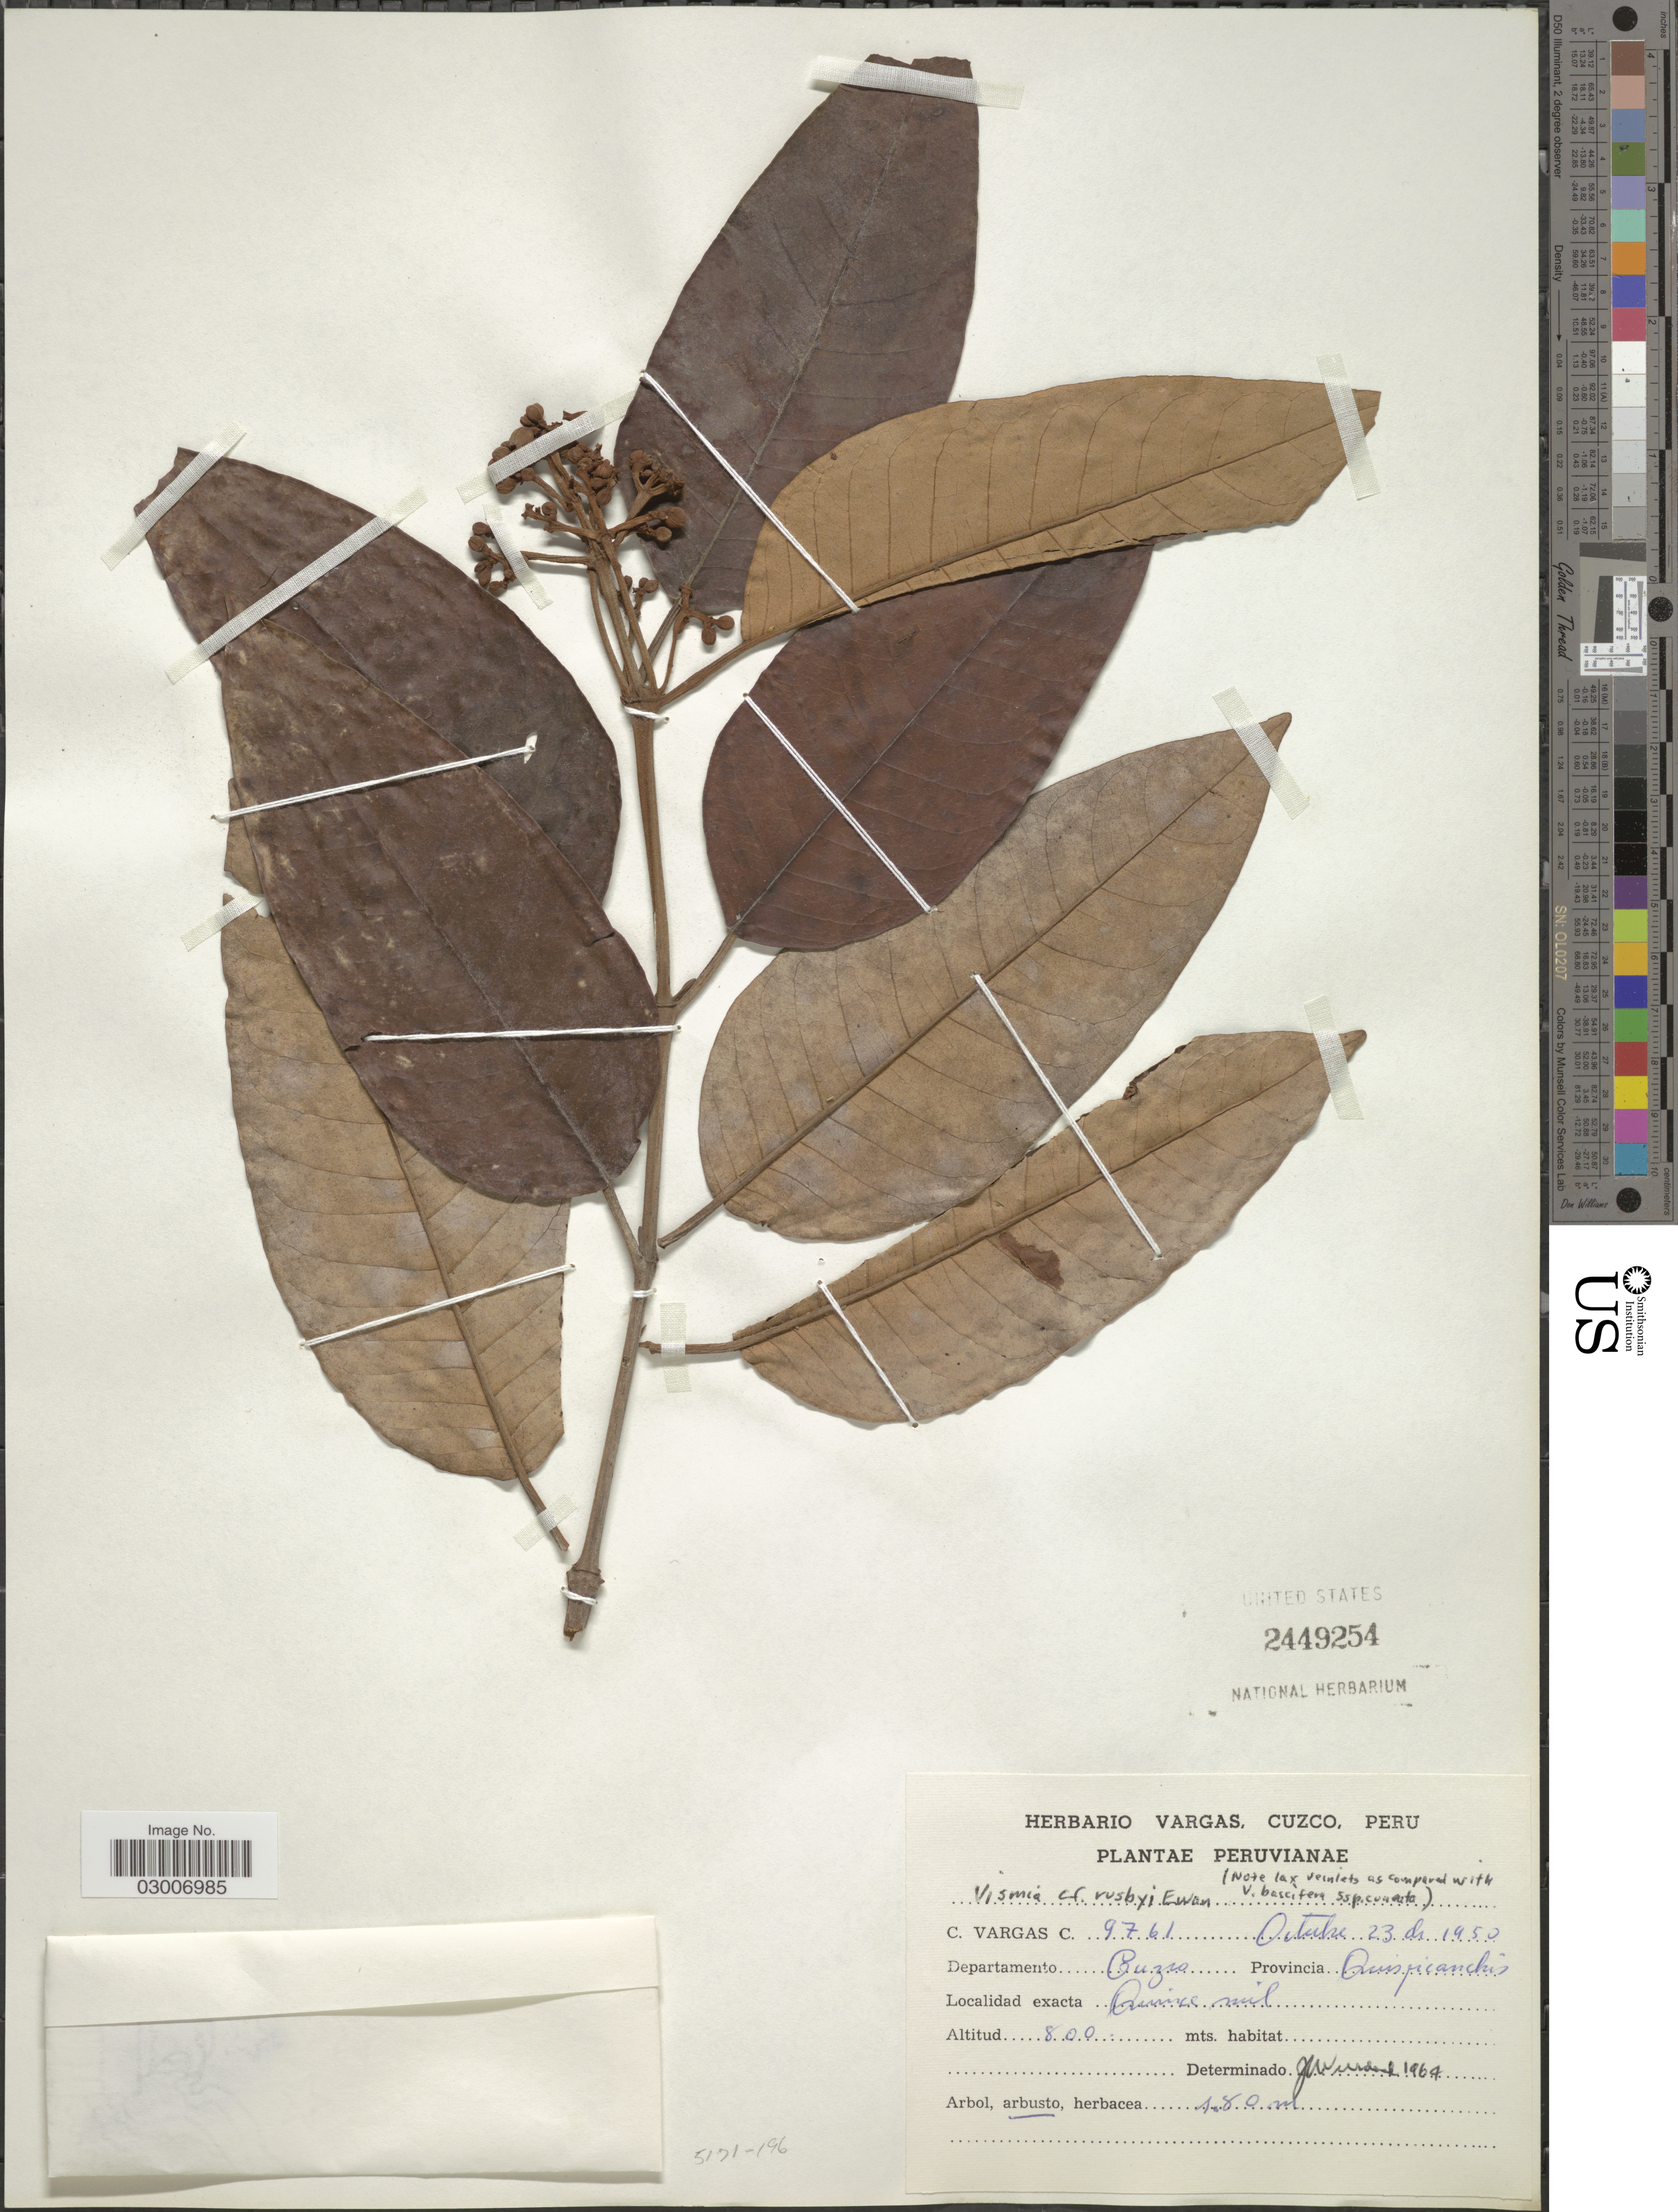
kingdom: Plantae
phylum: Tracheophyta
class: Magnoliopsida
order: Malpighiales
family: Hypericaceae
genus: Vismia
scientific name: Vismia rusbyi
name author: Ewan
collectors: C. Vargas Calderón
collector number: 9761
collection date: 1950-10-23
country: Peru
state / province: Cusco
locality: Departamento Cuzco. Provincia Quispicanchis. Quize mil.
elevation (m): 800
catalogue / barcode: US 2449254